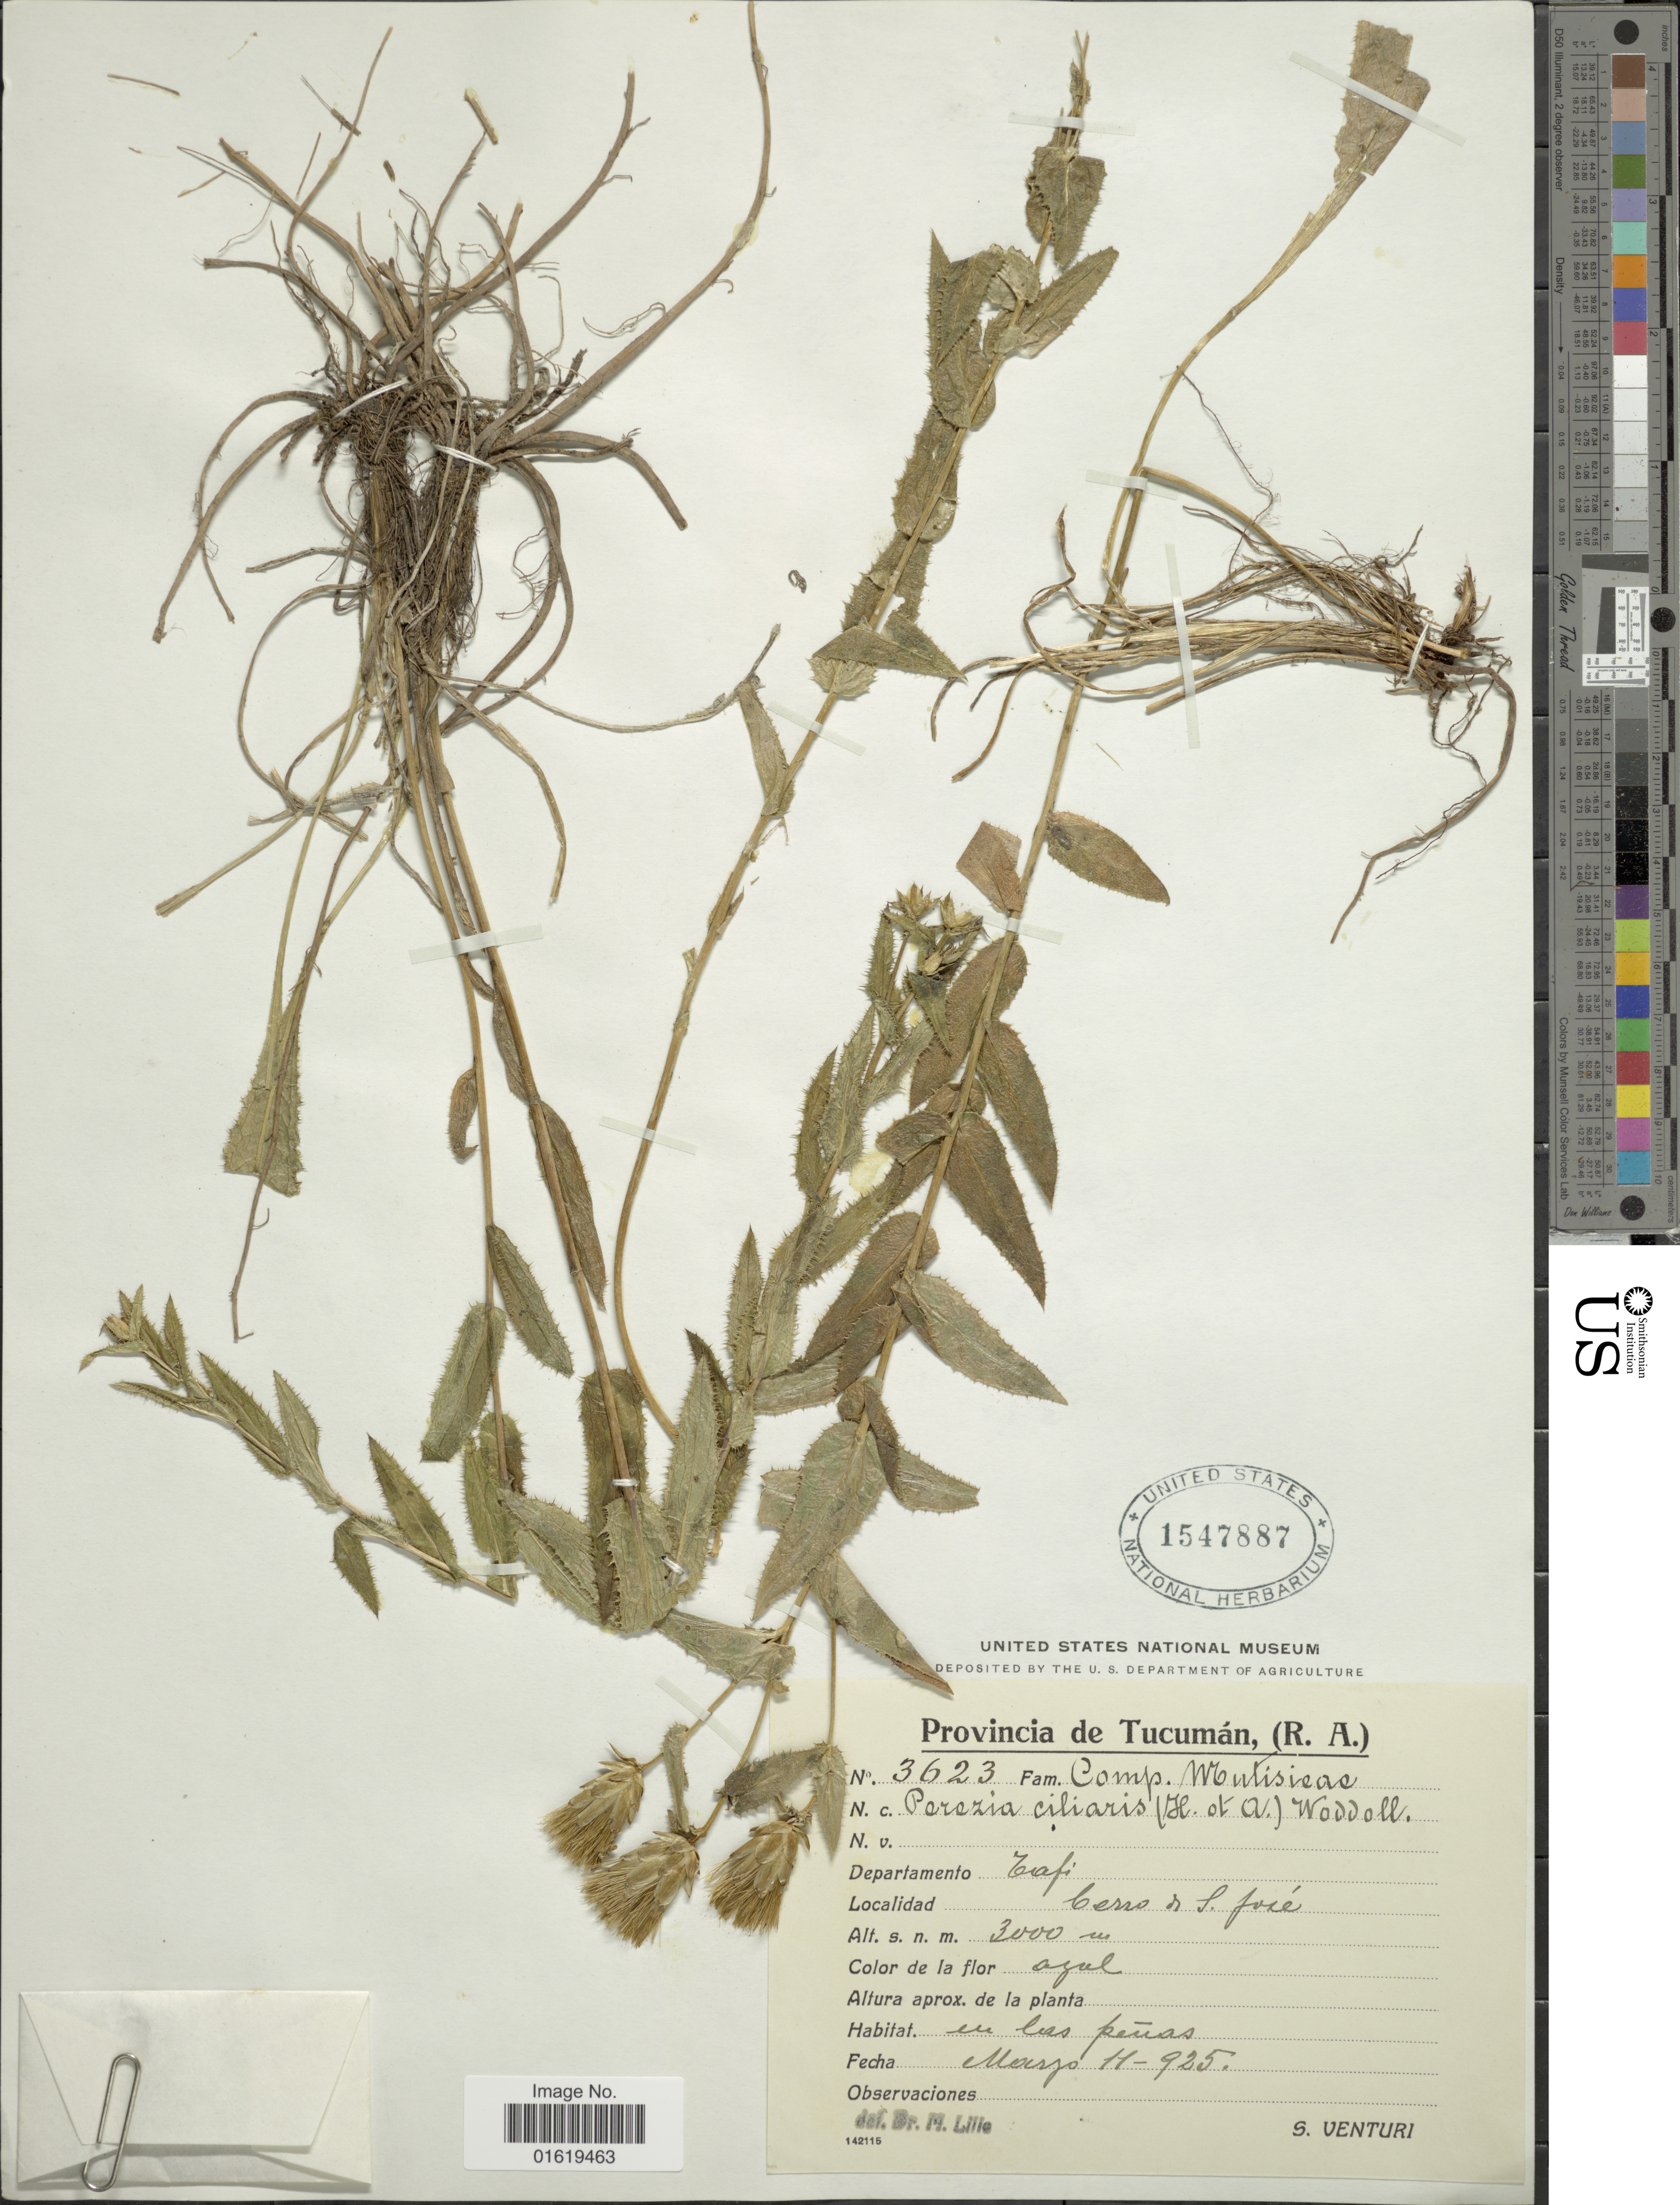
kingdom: Plantae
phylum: Tracheophyta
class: Magnoliopsida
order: Asterales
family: Asteraceae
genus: Perezia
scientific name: Perezia ciliaris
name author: D. Don ex Hook. & Arn.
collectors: S. Venturi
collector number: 3623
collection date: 1925-03-11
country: Argentina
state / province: Tucuman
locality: Provincia de Tucumán, (R.A.). Departamento Tafi. Cerro de S. José.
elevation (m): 3000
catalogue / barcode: US 1547887